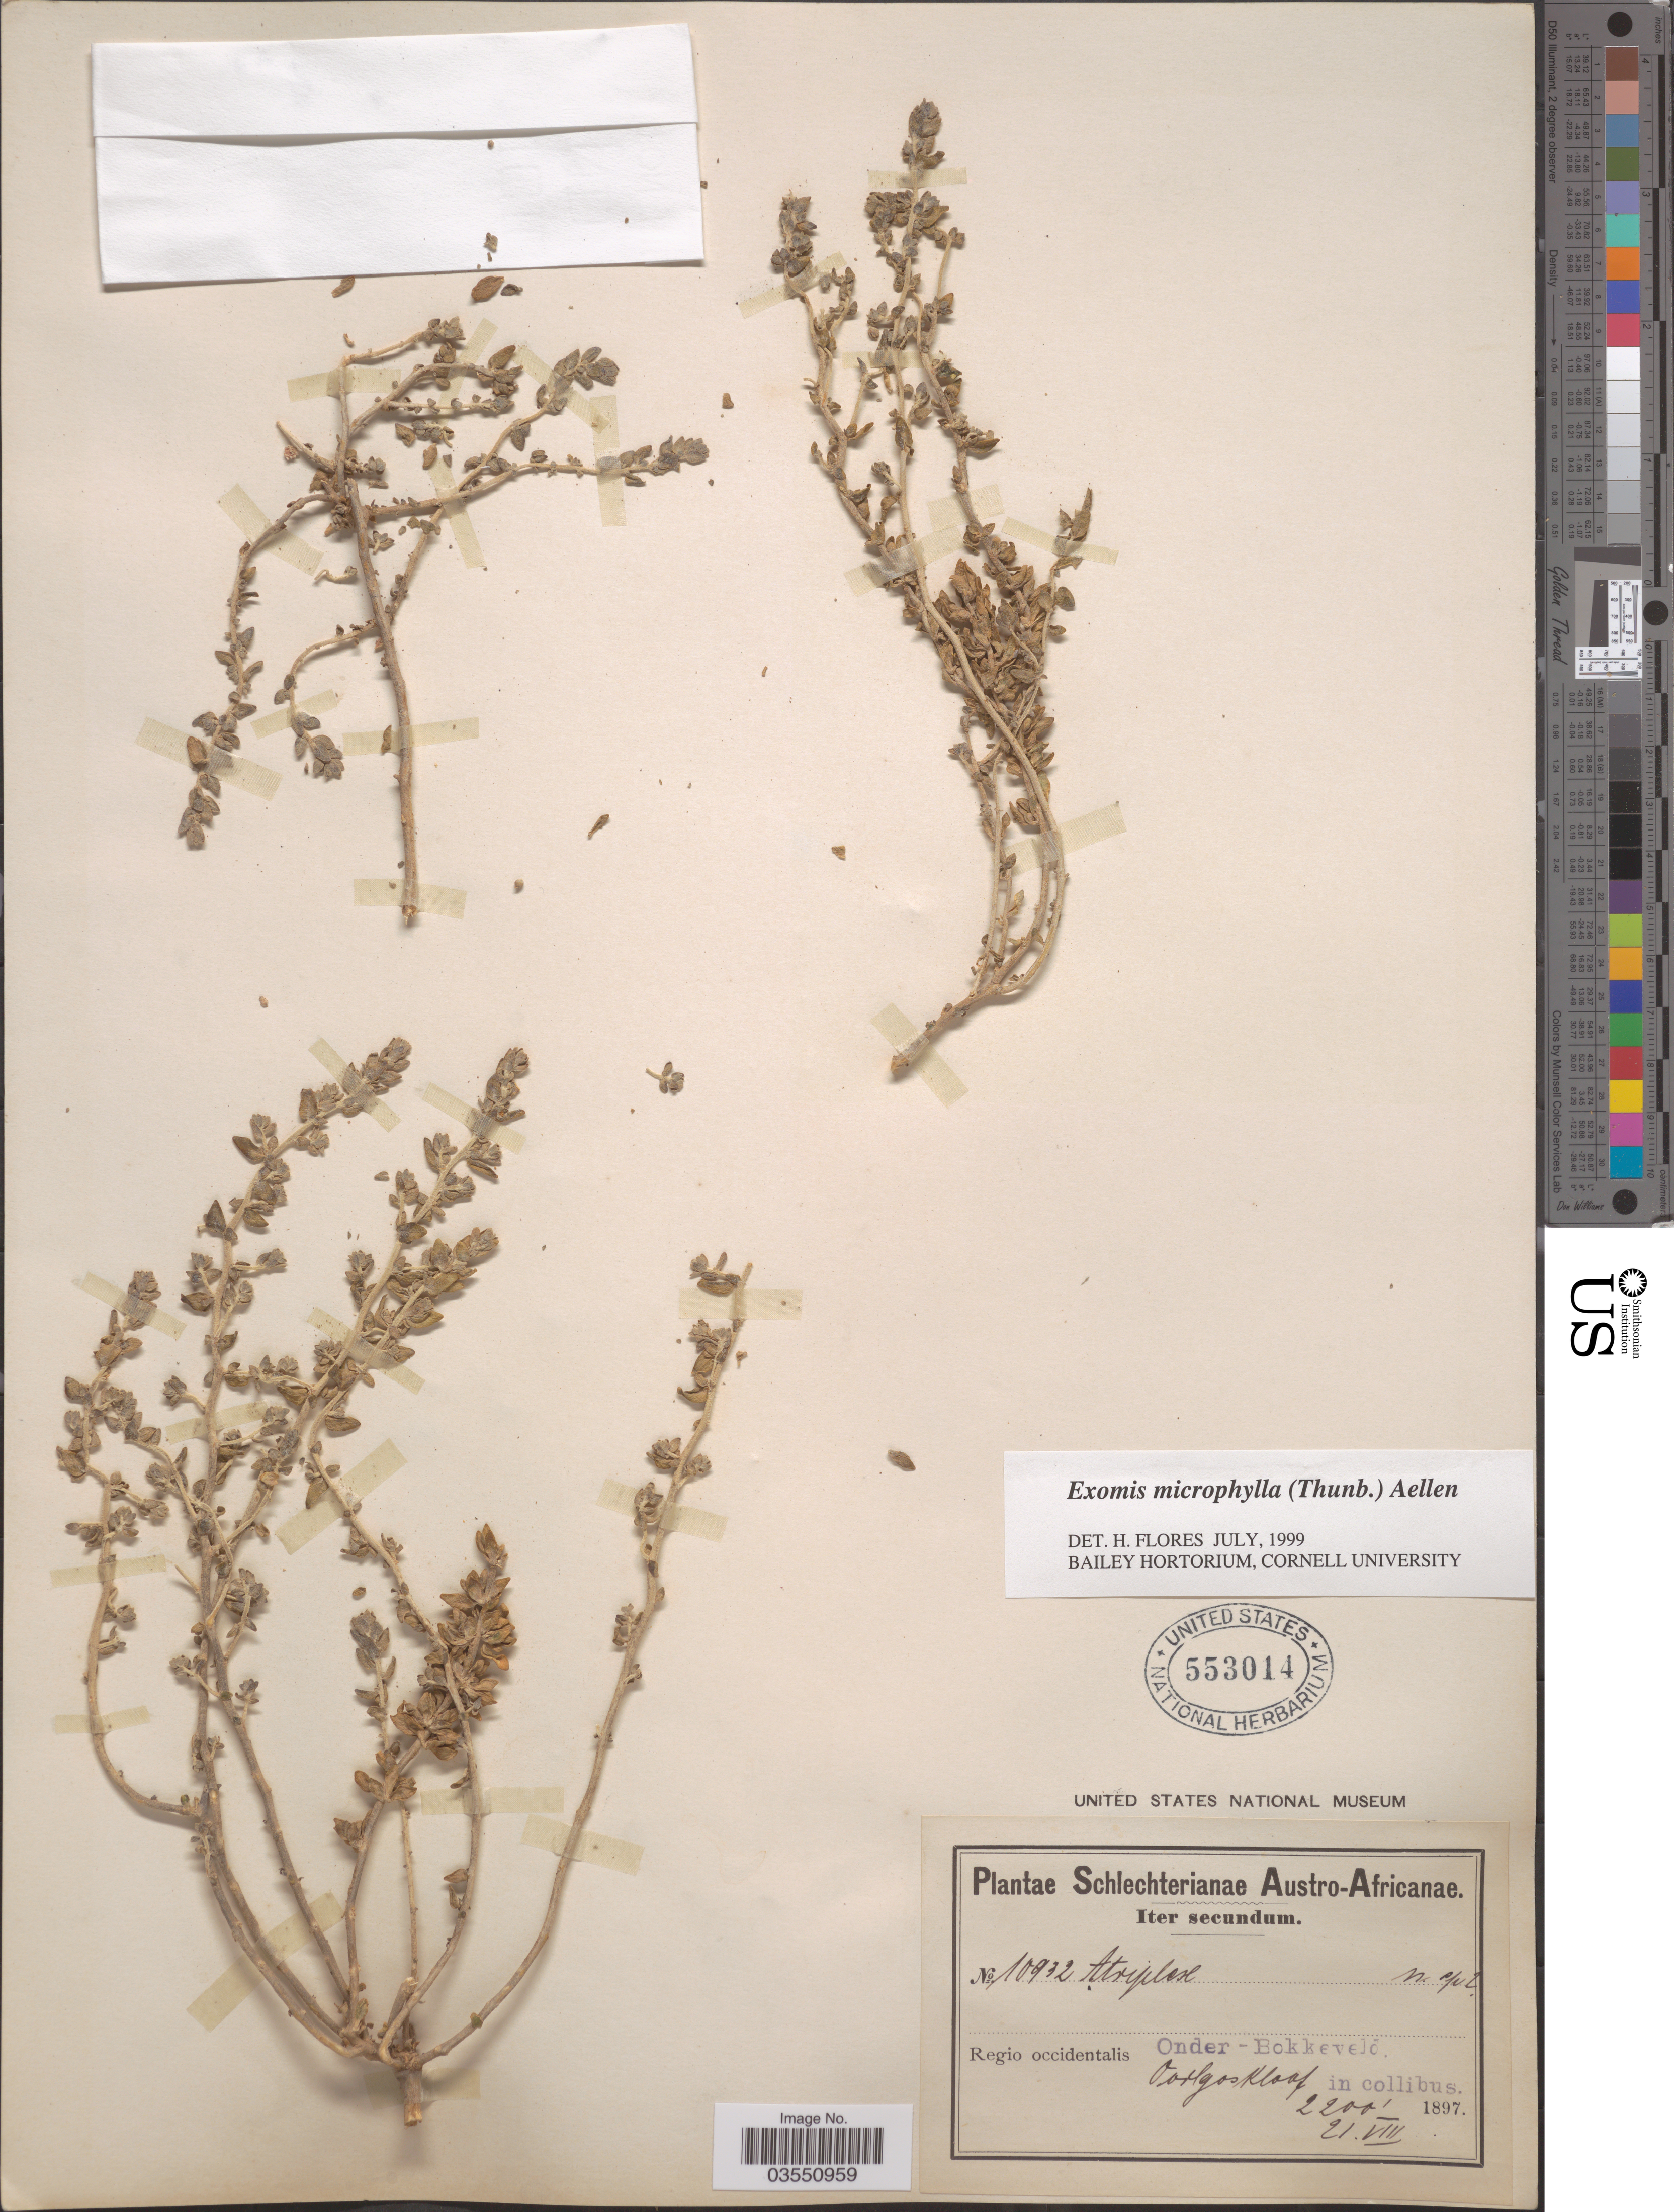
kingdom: Plantae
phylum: Tracheophyta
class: Magnoliopsida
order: Caryophyllales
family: Amaranthaceae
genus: Exomis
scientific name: Exomis microphylla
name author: (Thunb.) Aellen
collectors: Schlechter, --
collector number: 10932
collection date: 1897-08-21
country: South Africa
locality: Austro-Africanae. Regio occidentalis. Onder-Bokkeveld. Oorlogs Kloof.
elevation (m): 671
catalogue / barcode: US 553014